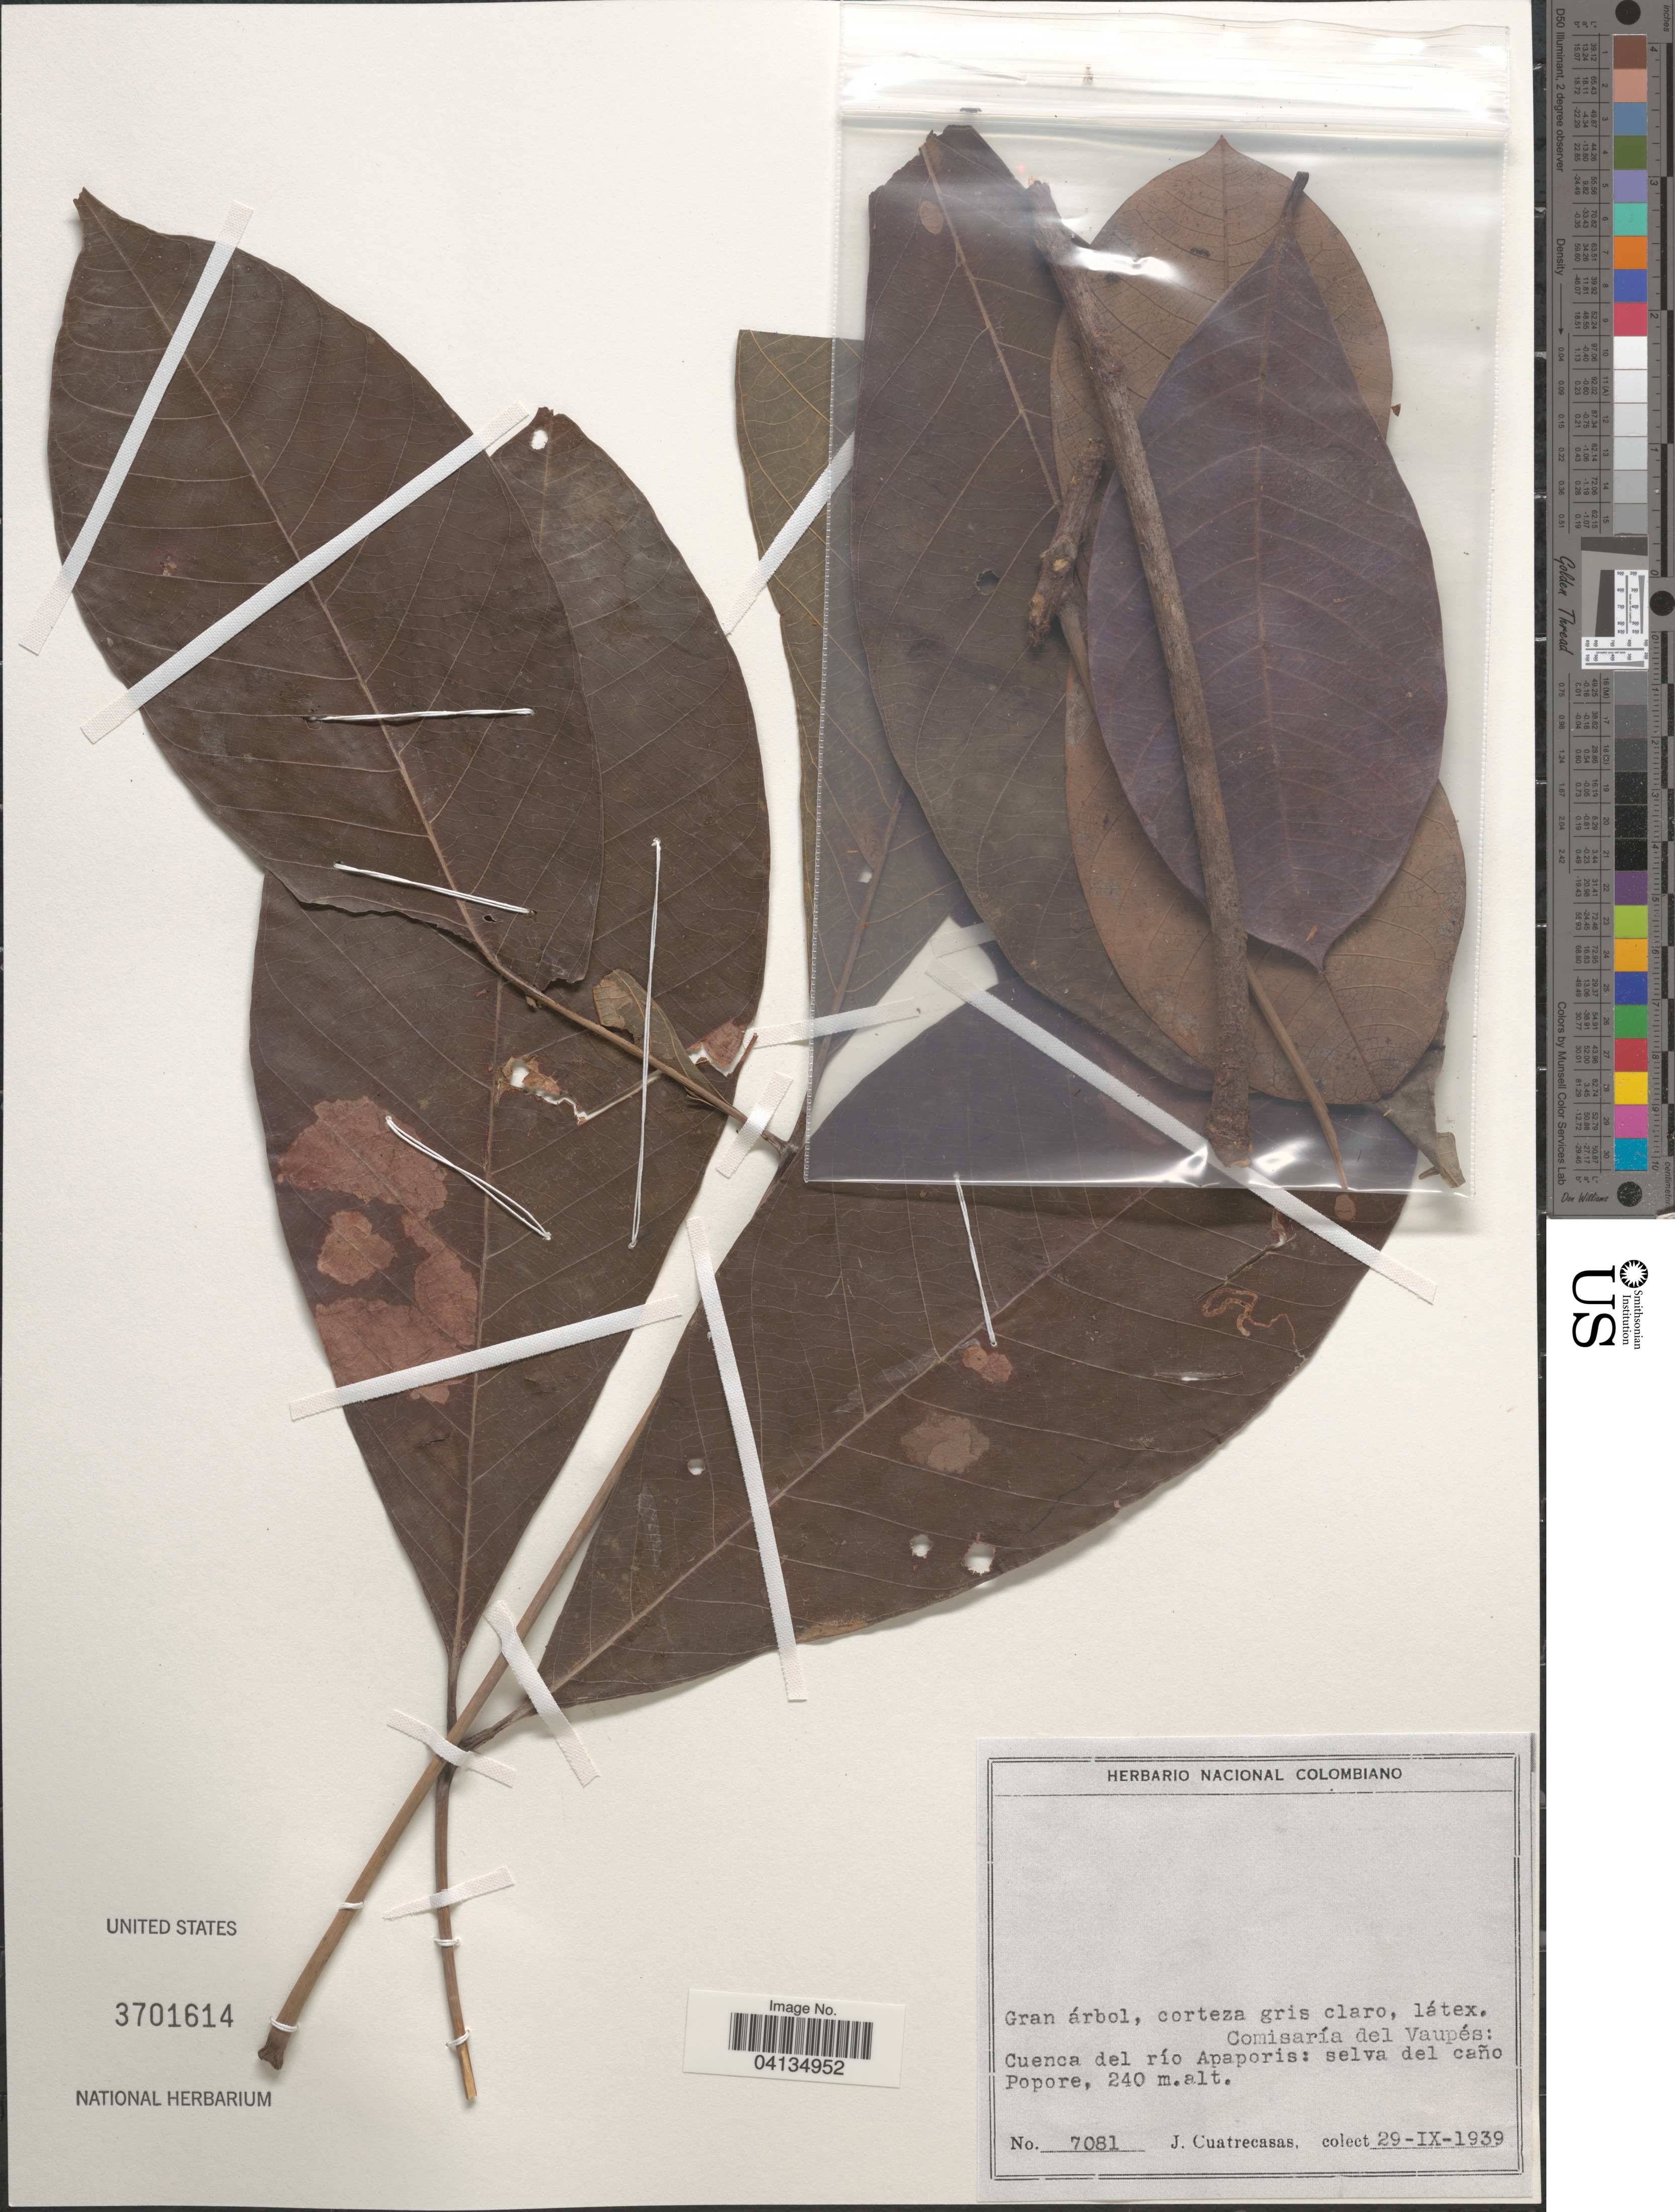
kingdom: Plantae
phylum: Tracheophyta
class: Magnoliopsida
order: Malpighiales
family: Euphorbiaceae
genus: Hevea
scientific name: Hevea guianensis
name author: Aubl.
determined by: Schultes, R. E.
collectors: J. Cuatrecasas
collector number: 7081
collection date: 1939-09-29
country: Colombia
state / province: Vaupés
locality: Comisaría del Vaupés: Cuenca del río Apaporis: selva del caño Popore.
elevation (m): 240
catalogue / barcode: US 3701614